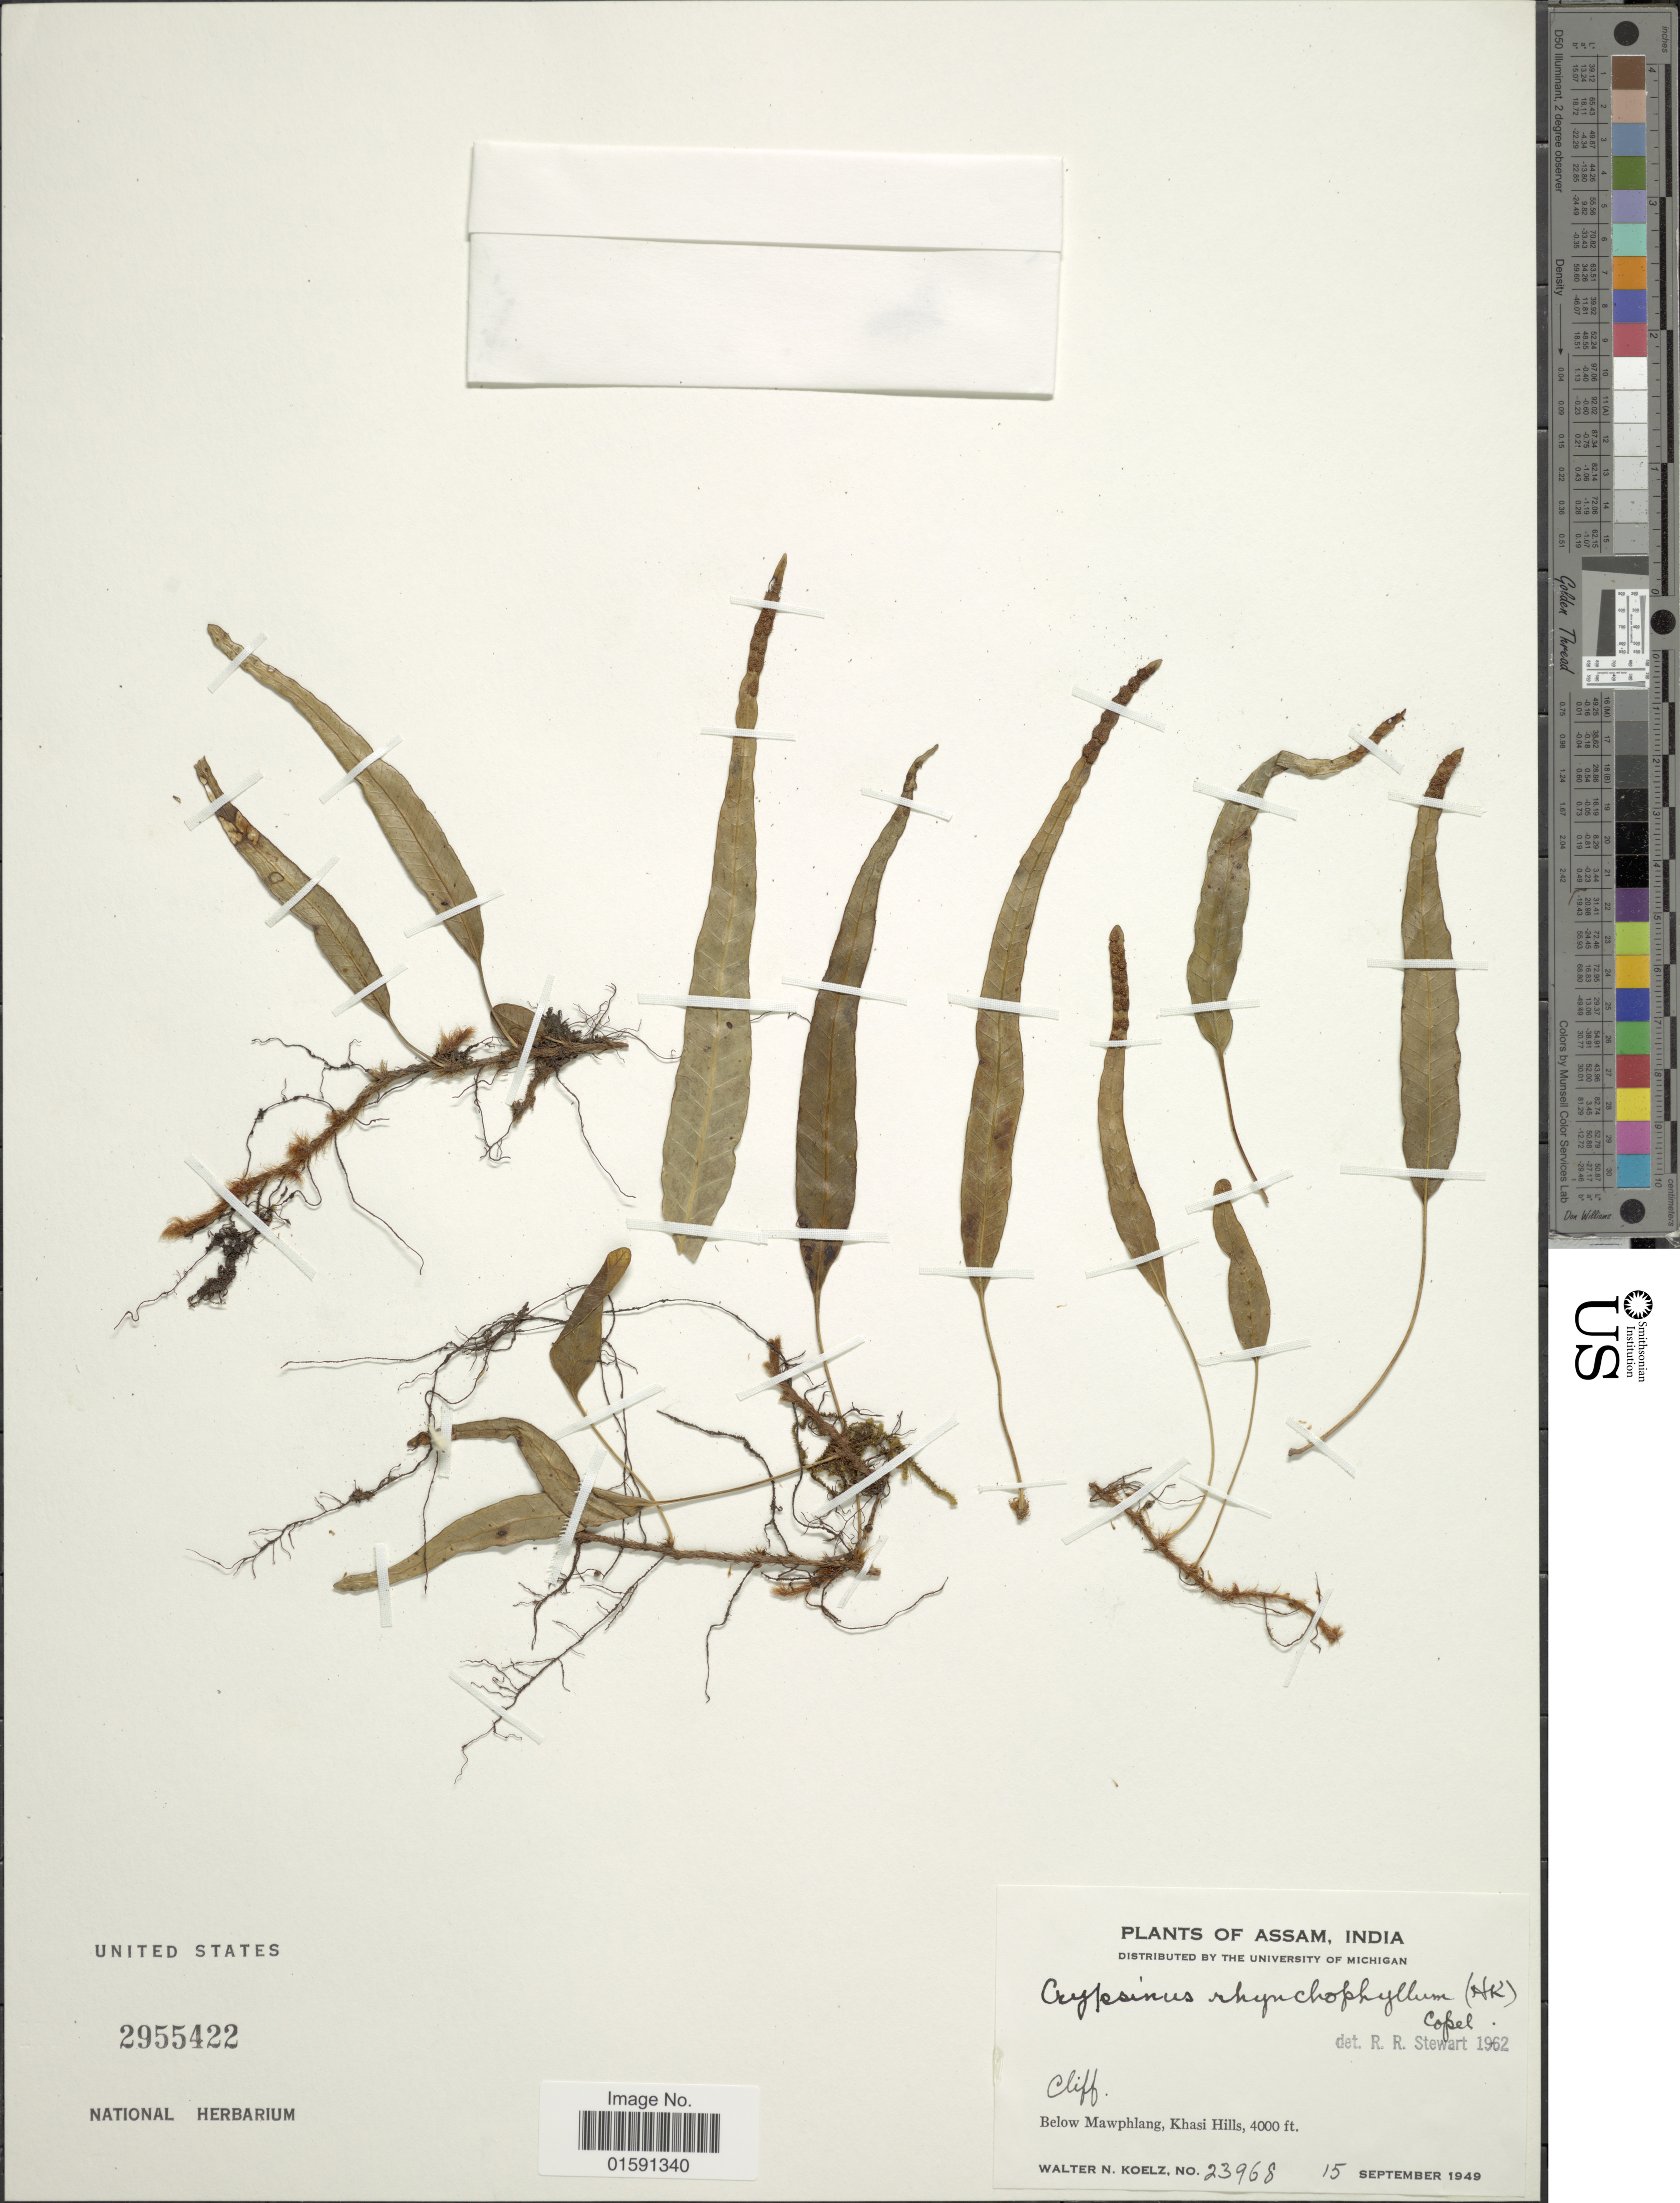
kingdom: Plantae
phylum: Tracheophyta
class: Polypodiopsida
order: Polypodiales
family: Polypodiaceae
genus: Selliguea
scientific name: Selliguea rhynchophylla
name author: (Hook.) Fraser-Jenk.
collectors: W. N. Koelz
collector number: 23968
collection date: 1949-09-15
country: India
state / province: Meghalaya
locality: Assam, Below Mawphlang, Khasi Hills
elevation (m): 1219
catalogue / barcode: US 2955422